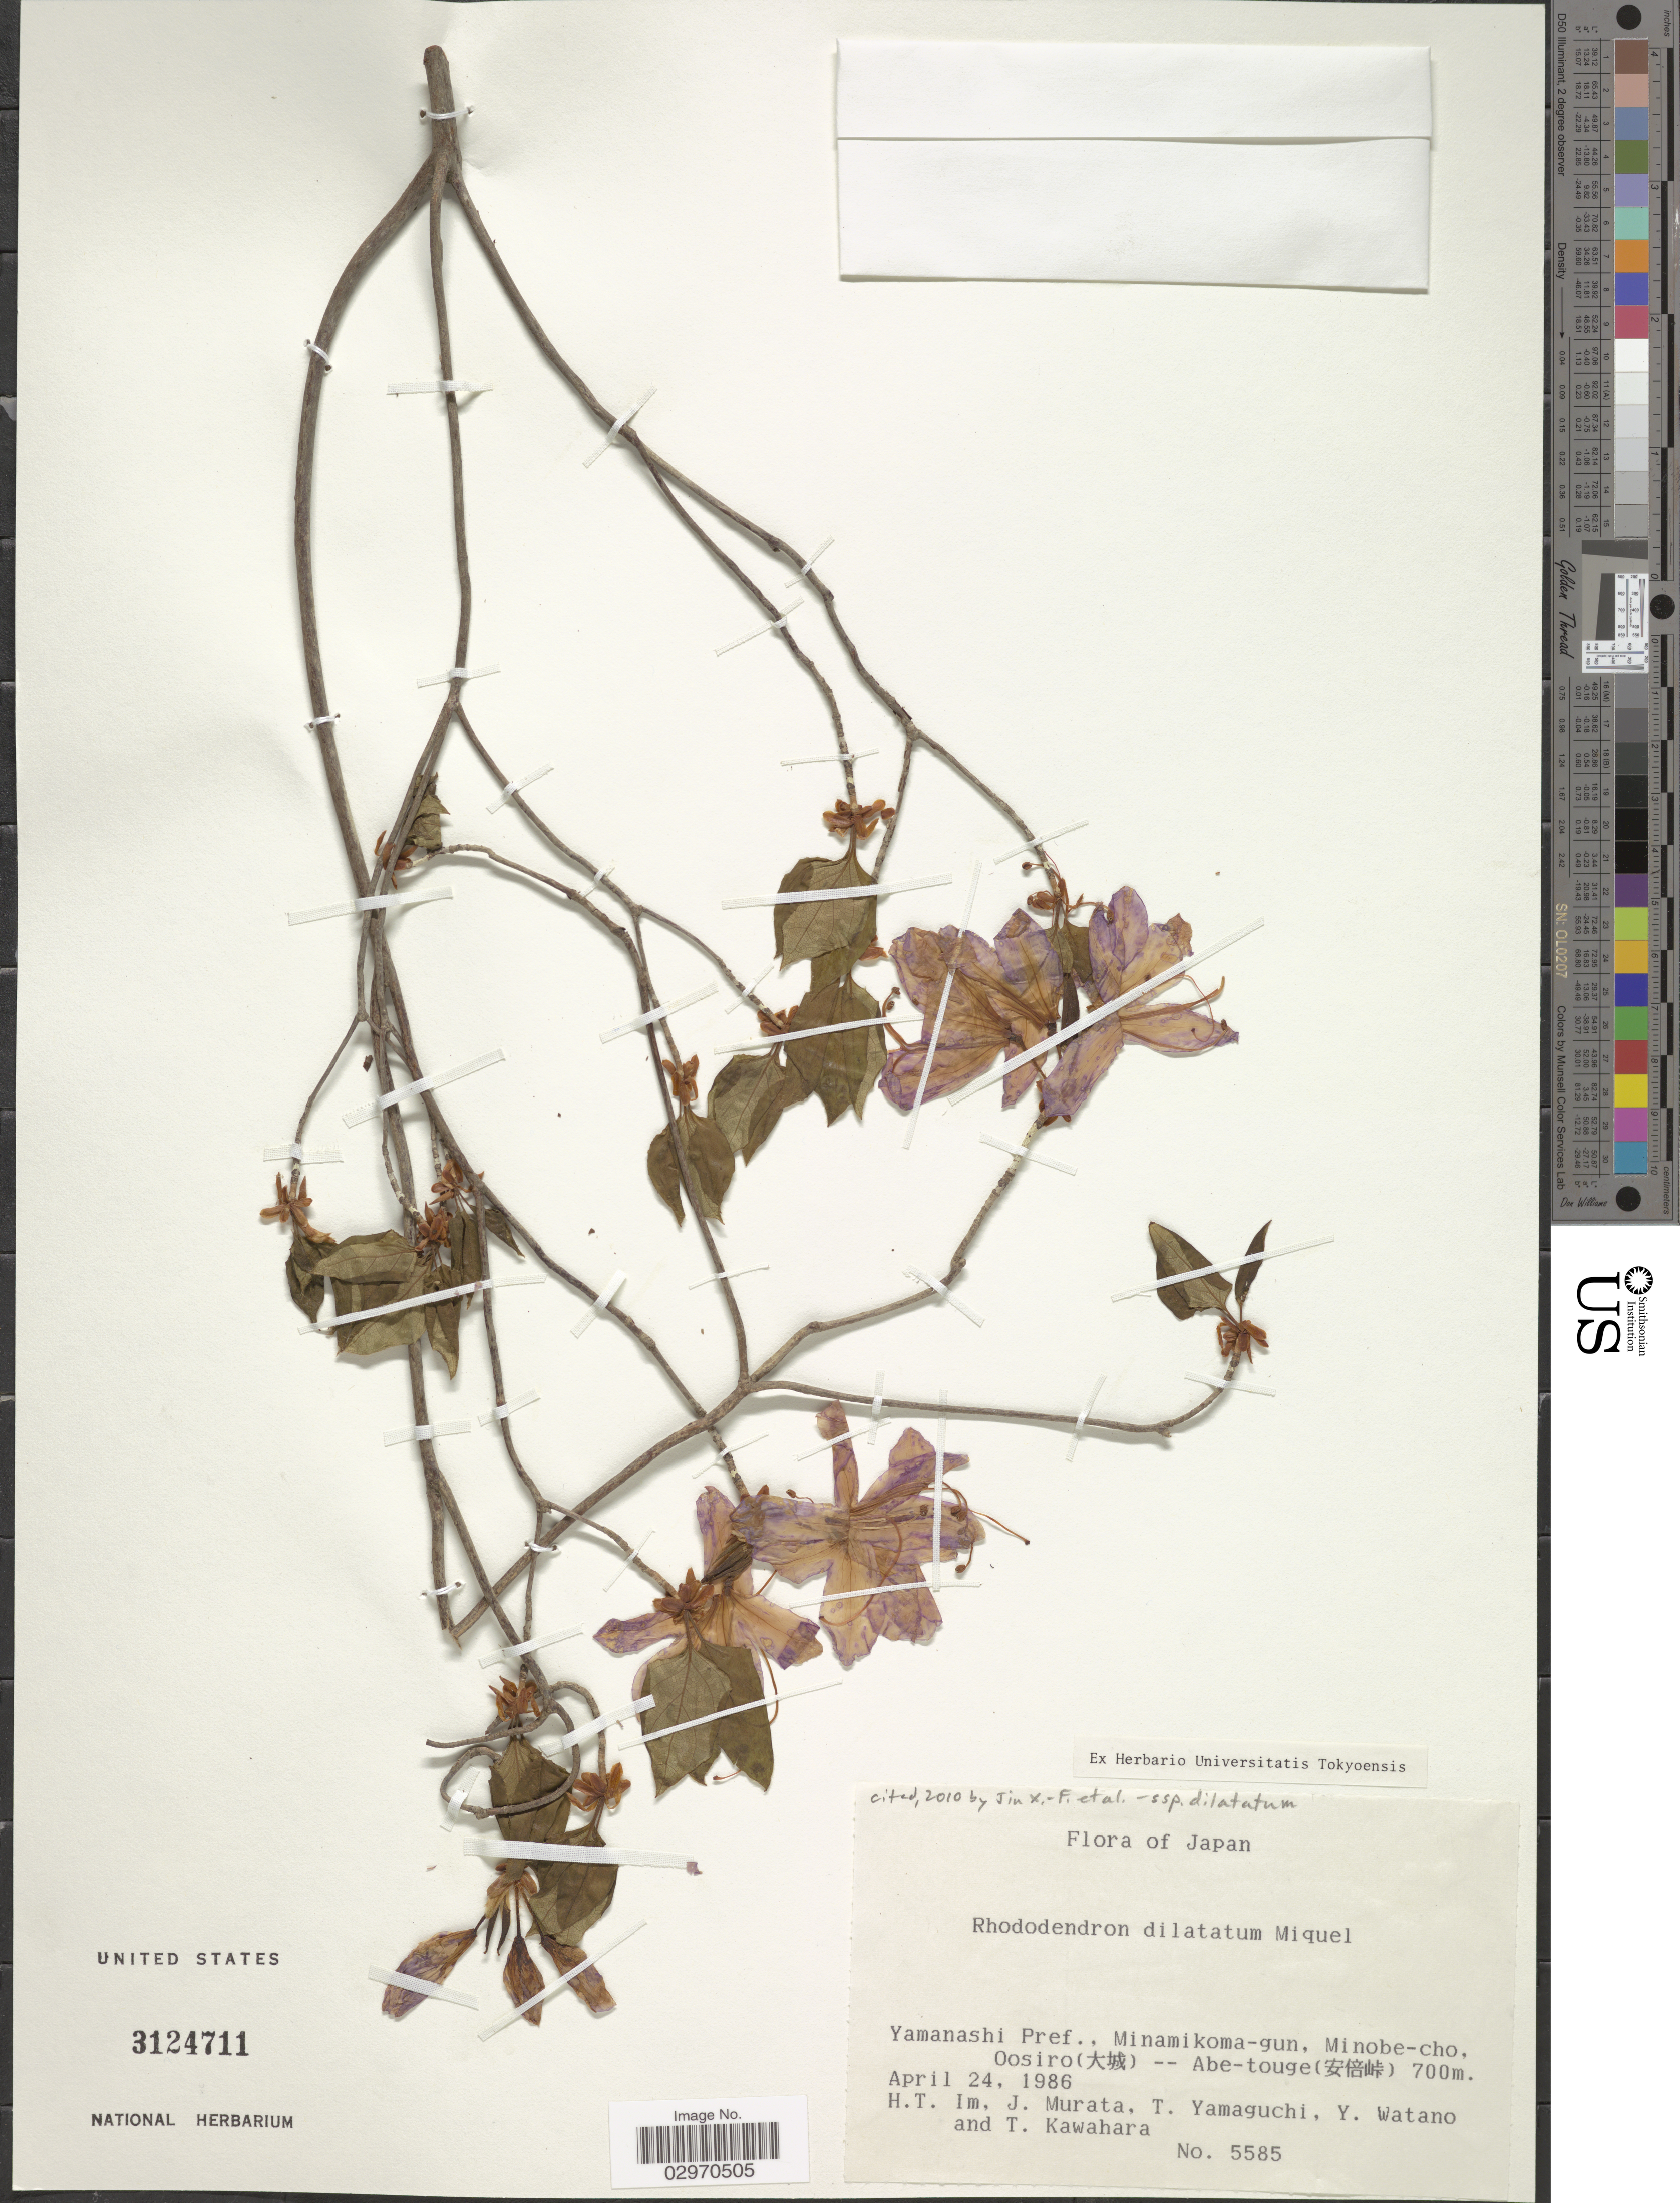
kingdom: Plantae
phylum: Tracheophyta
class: Magnoliopsida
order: Ericales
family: Ericaceae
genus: Rhododendron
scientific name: Rhododendron dilatatum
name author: Miq.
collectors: H. Im, J. Murata, T. Yamaguchi, Y. Watano & T. Kawahara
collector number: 5585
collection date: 1986-04-24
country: Japan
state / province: Yamanasi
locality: Yamanashi Pref., Minamikoma-gun, Minobe-cho, Oosiro -- Abe-touge.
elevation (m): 700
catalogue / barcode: US 3124711